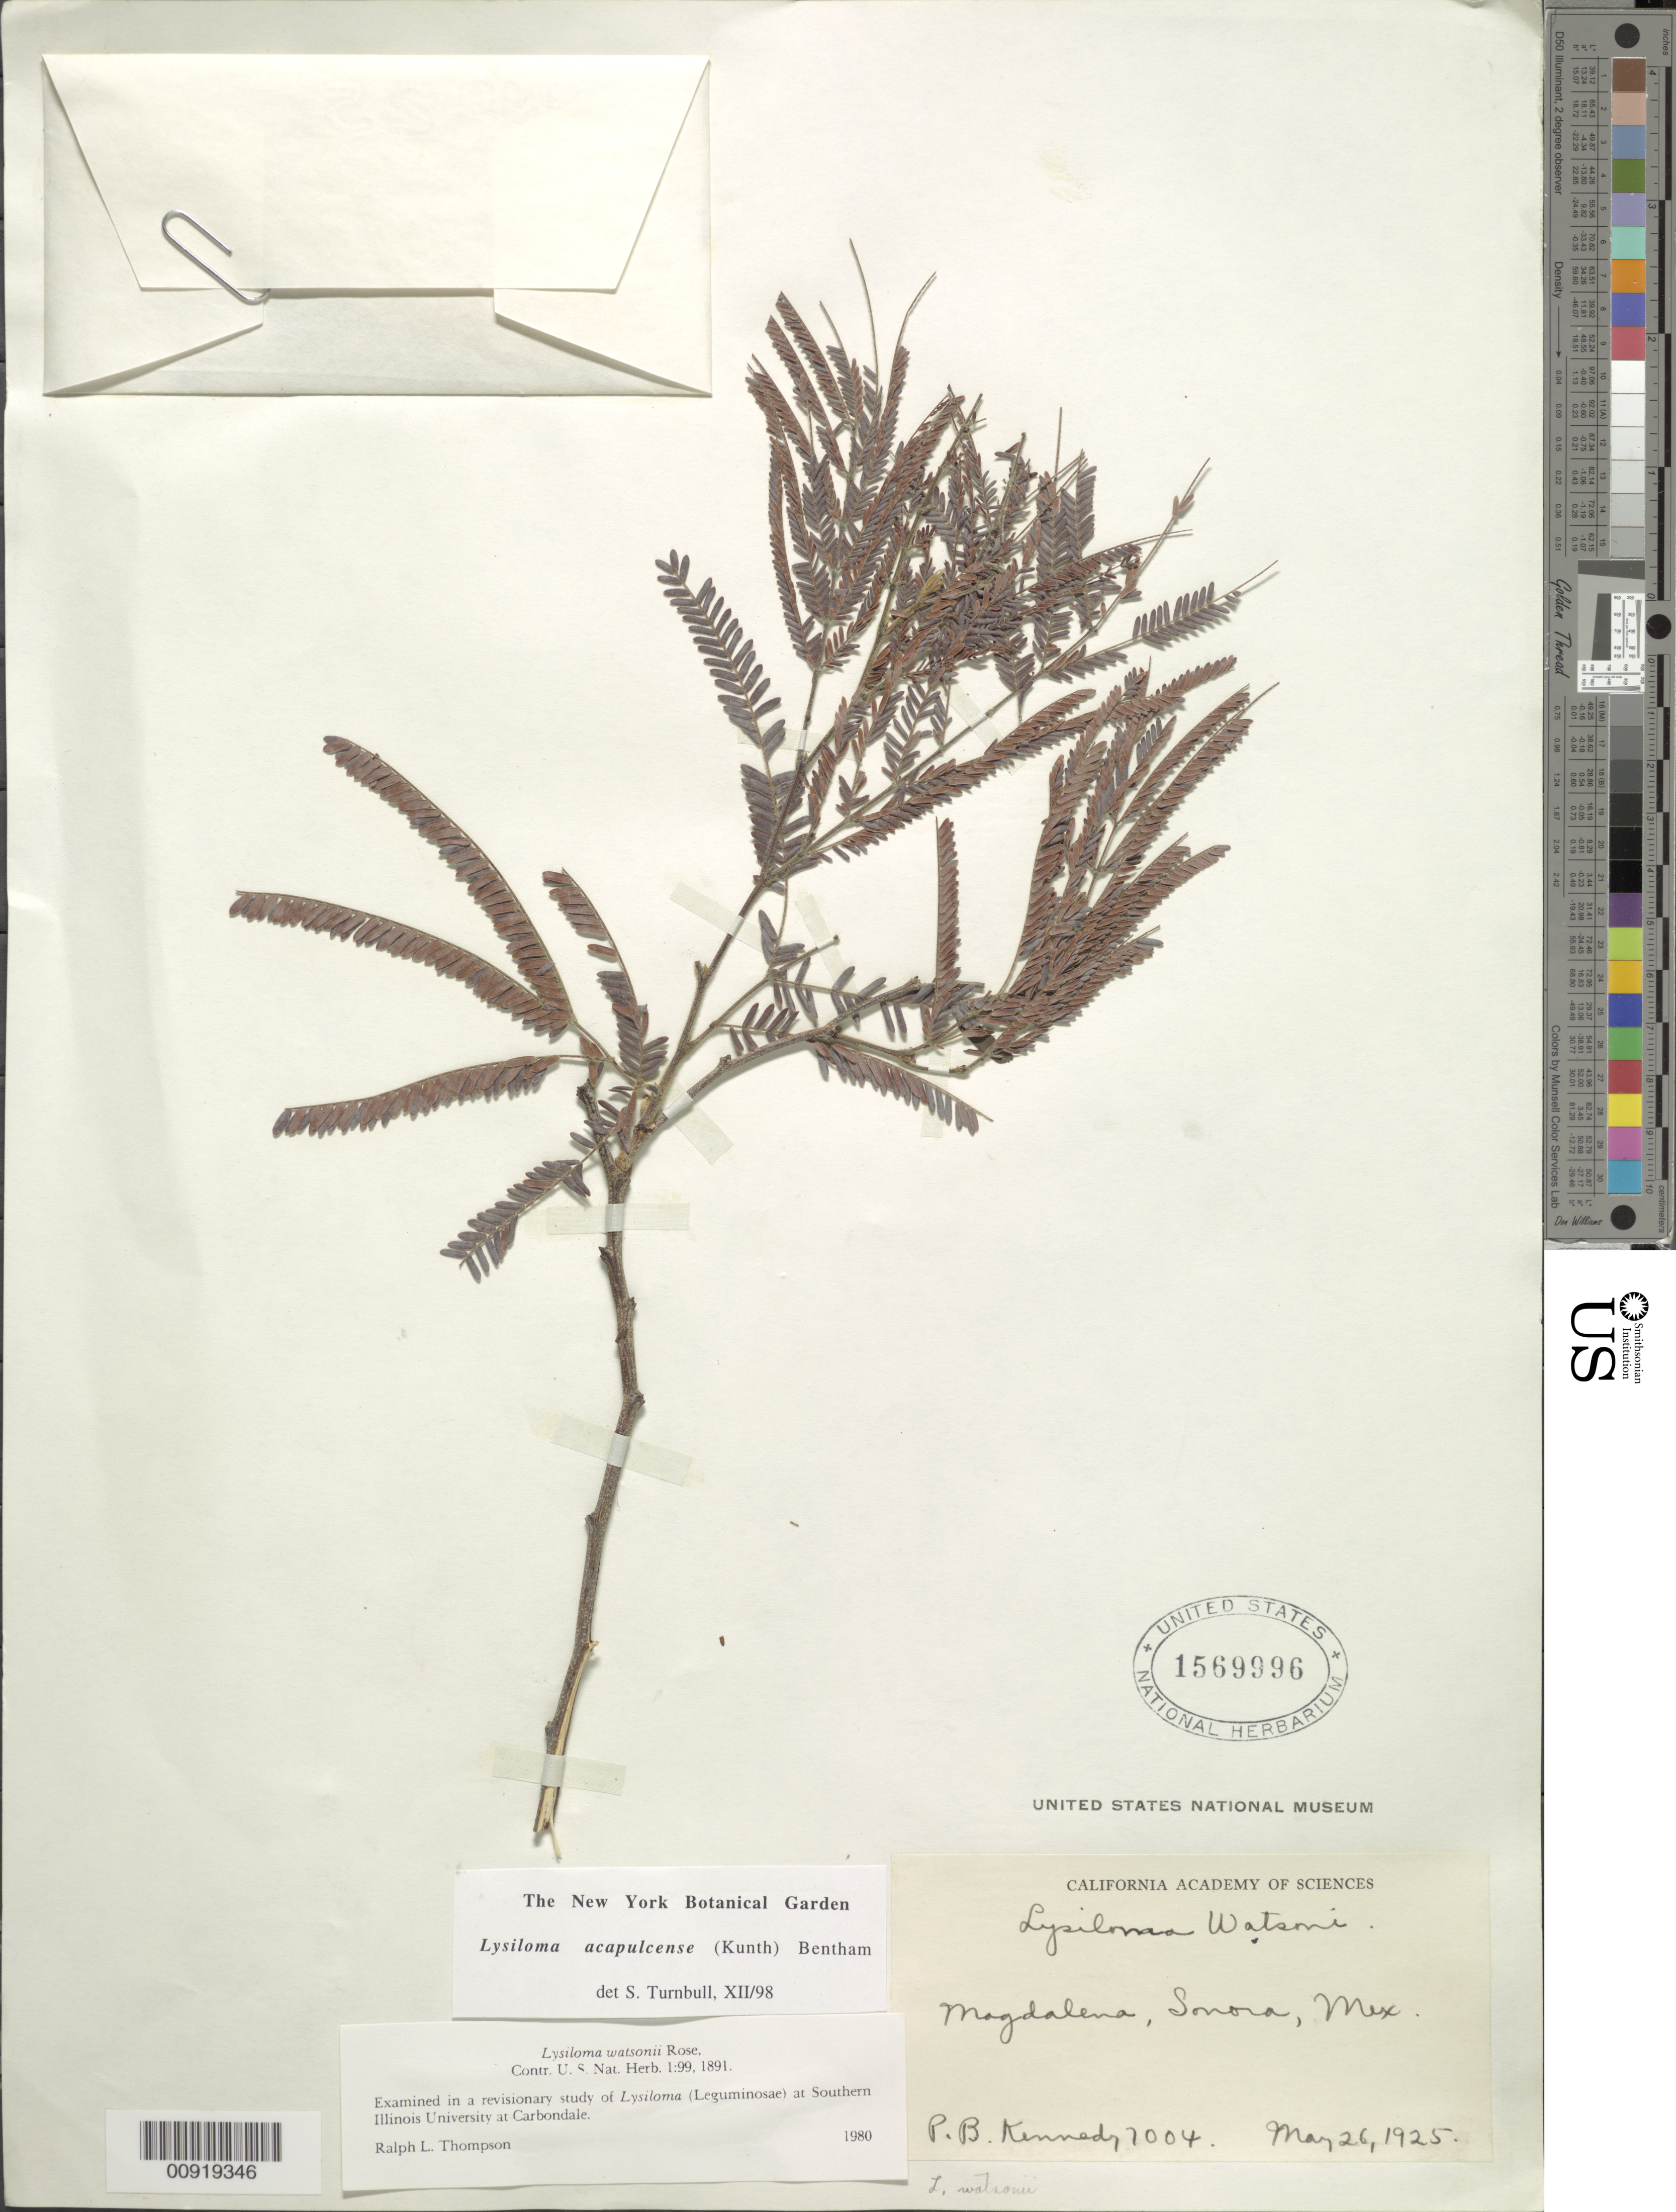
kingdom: Plantae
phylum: Tracheophyta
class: Magnoliopsida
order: Fabales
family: Fabaceae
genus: Lysiloma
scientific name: Lysiloma acapulcense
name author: (Kunth) Benth.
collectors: P. B. Kennedy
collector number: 7004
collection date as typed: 26 May 1925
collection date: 1925-05-26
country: Mexico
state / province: Sonora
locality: Magdalena, Sonora.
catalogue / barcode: US 1569996